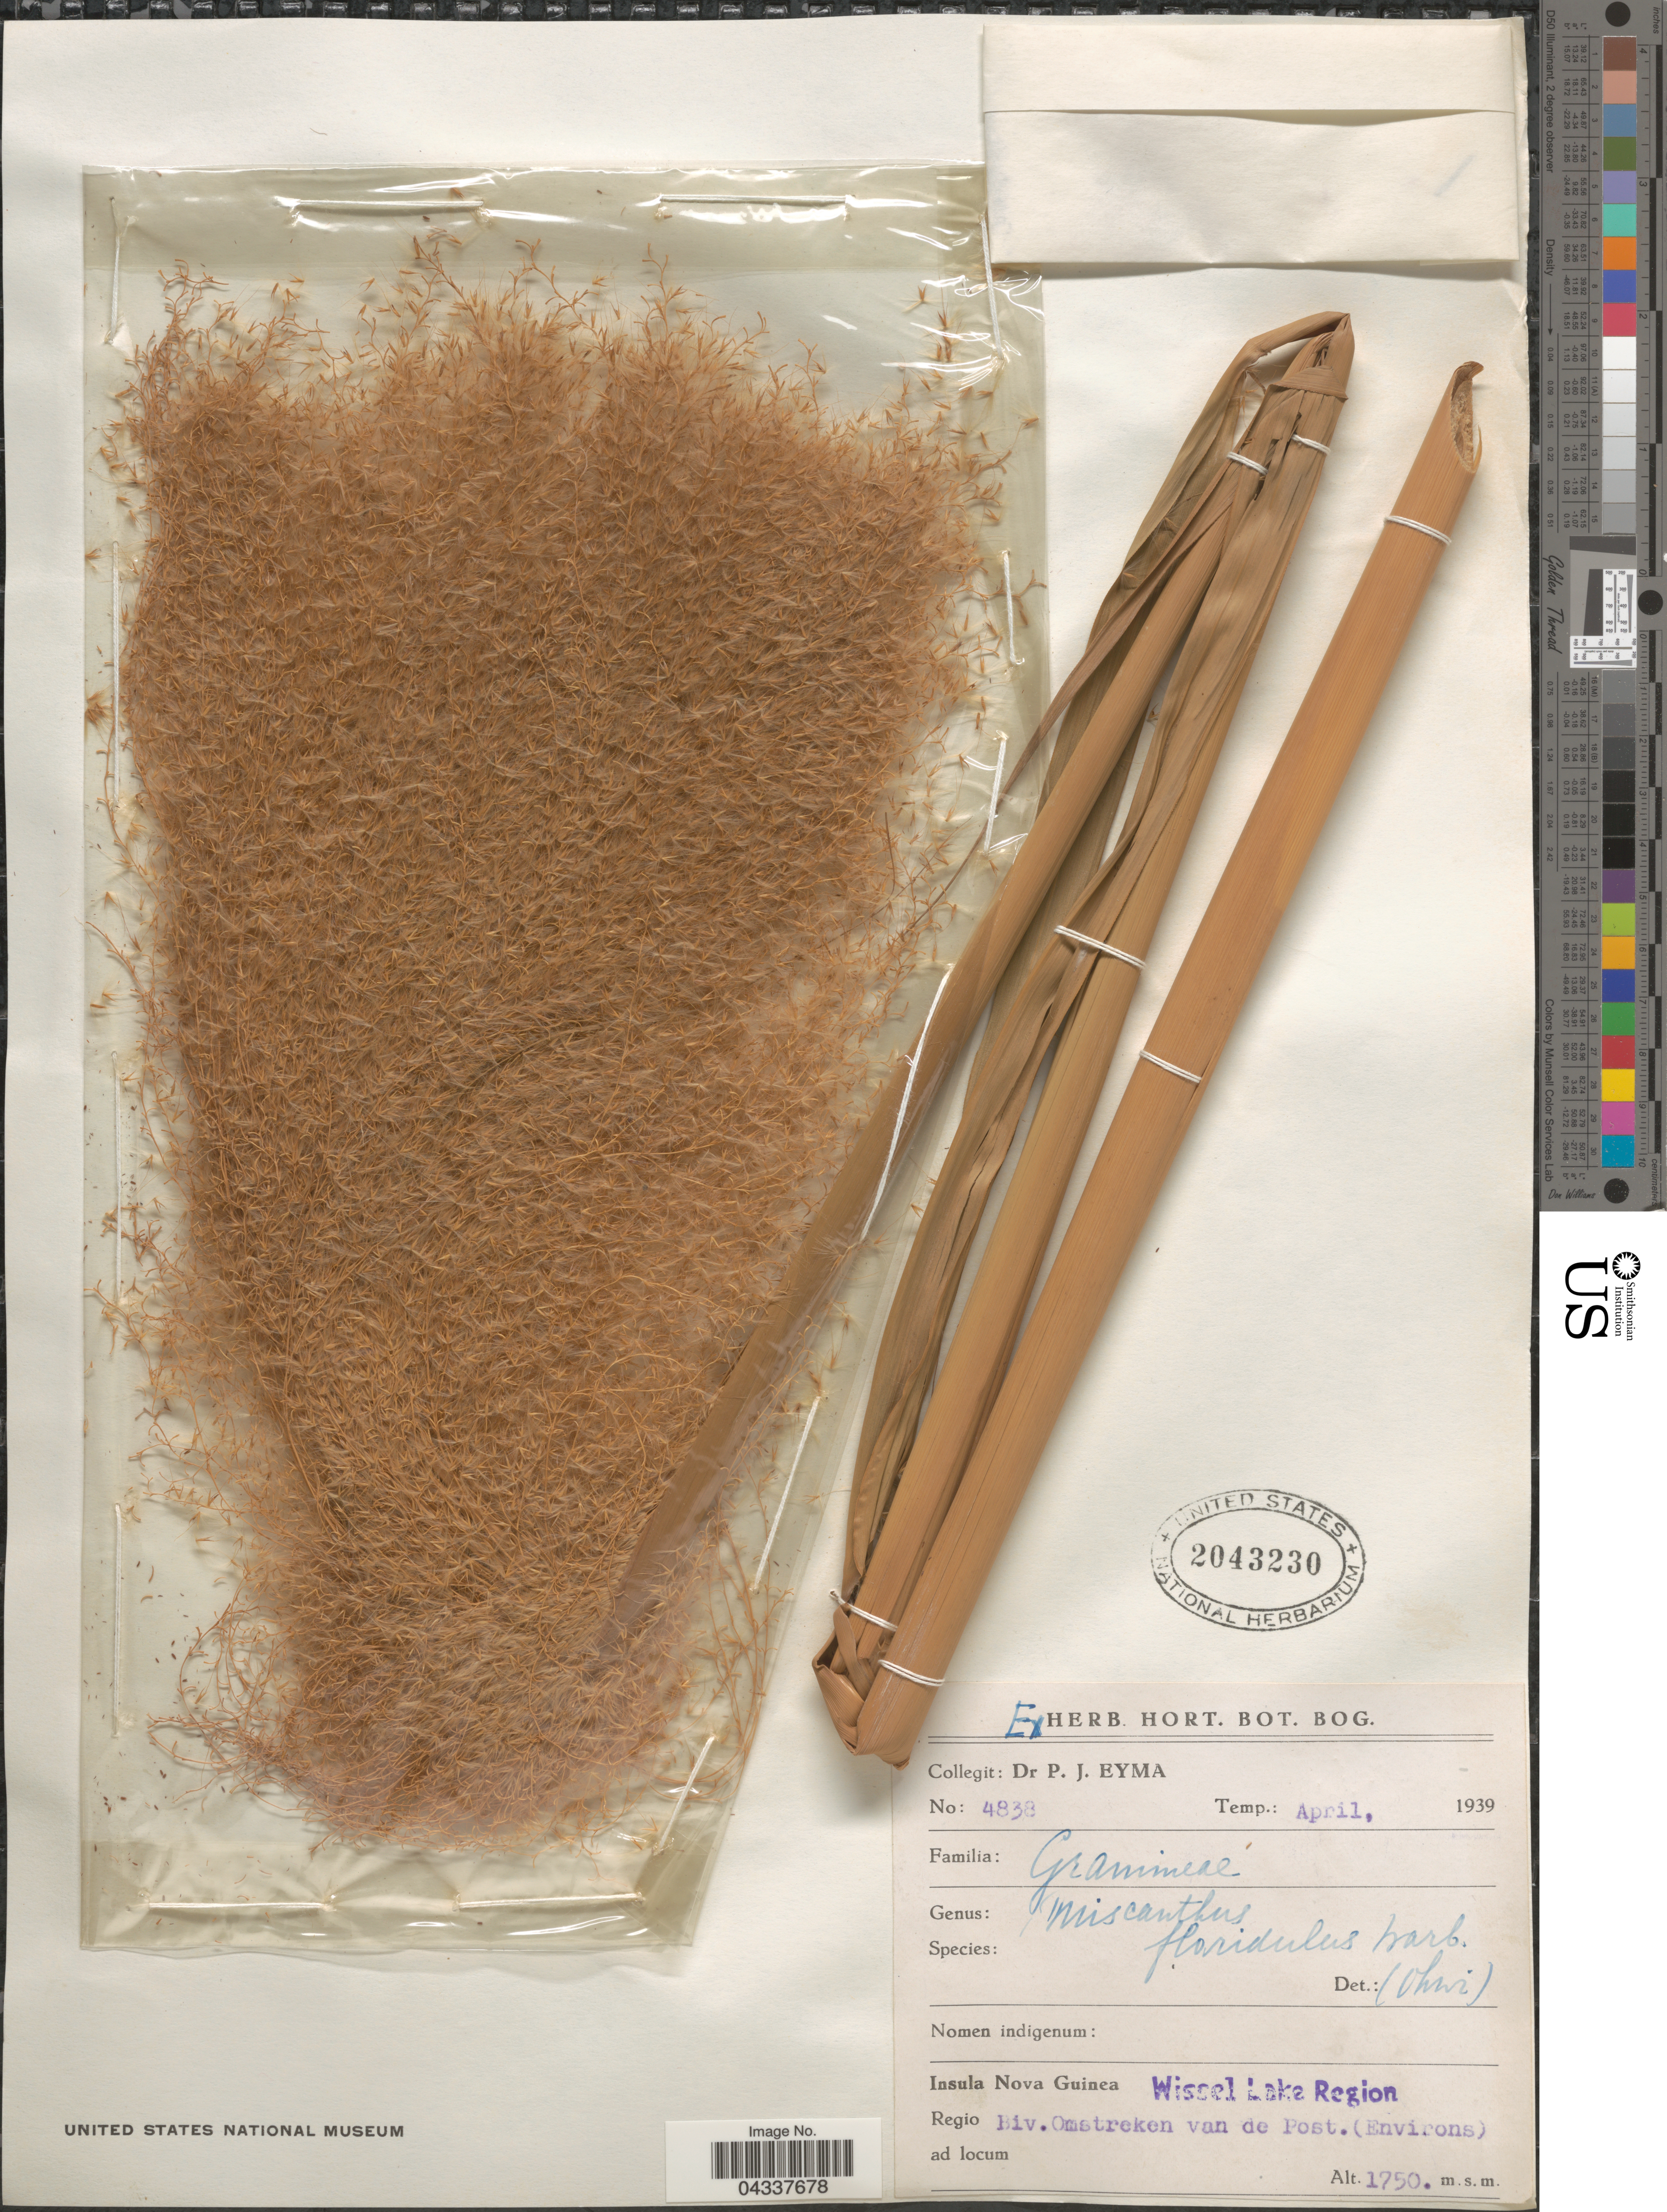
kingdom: Plantae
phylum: Tracheophyta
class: Liliopsida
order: Poales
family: Poaceae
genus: Miscanthus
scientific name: Miscanthus floridulus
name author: (Labill.) Warb.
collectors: P. J. Eyma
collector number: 4838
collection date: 1939-04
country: Papua New Guinea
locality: Insula Nova Guinea. Wissel Lake Region. Regio Biv. Omstreken van de Post. (Environs).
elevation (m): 1750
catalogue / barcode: US 2043230